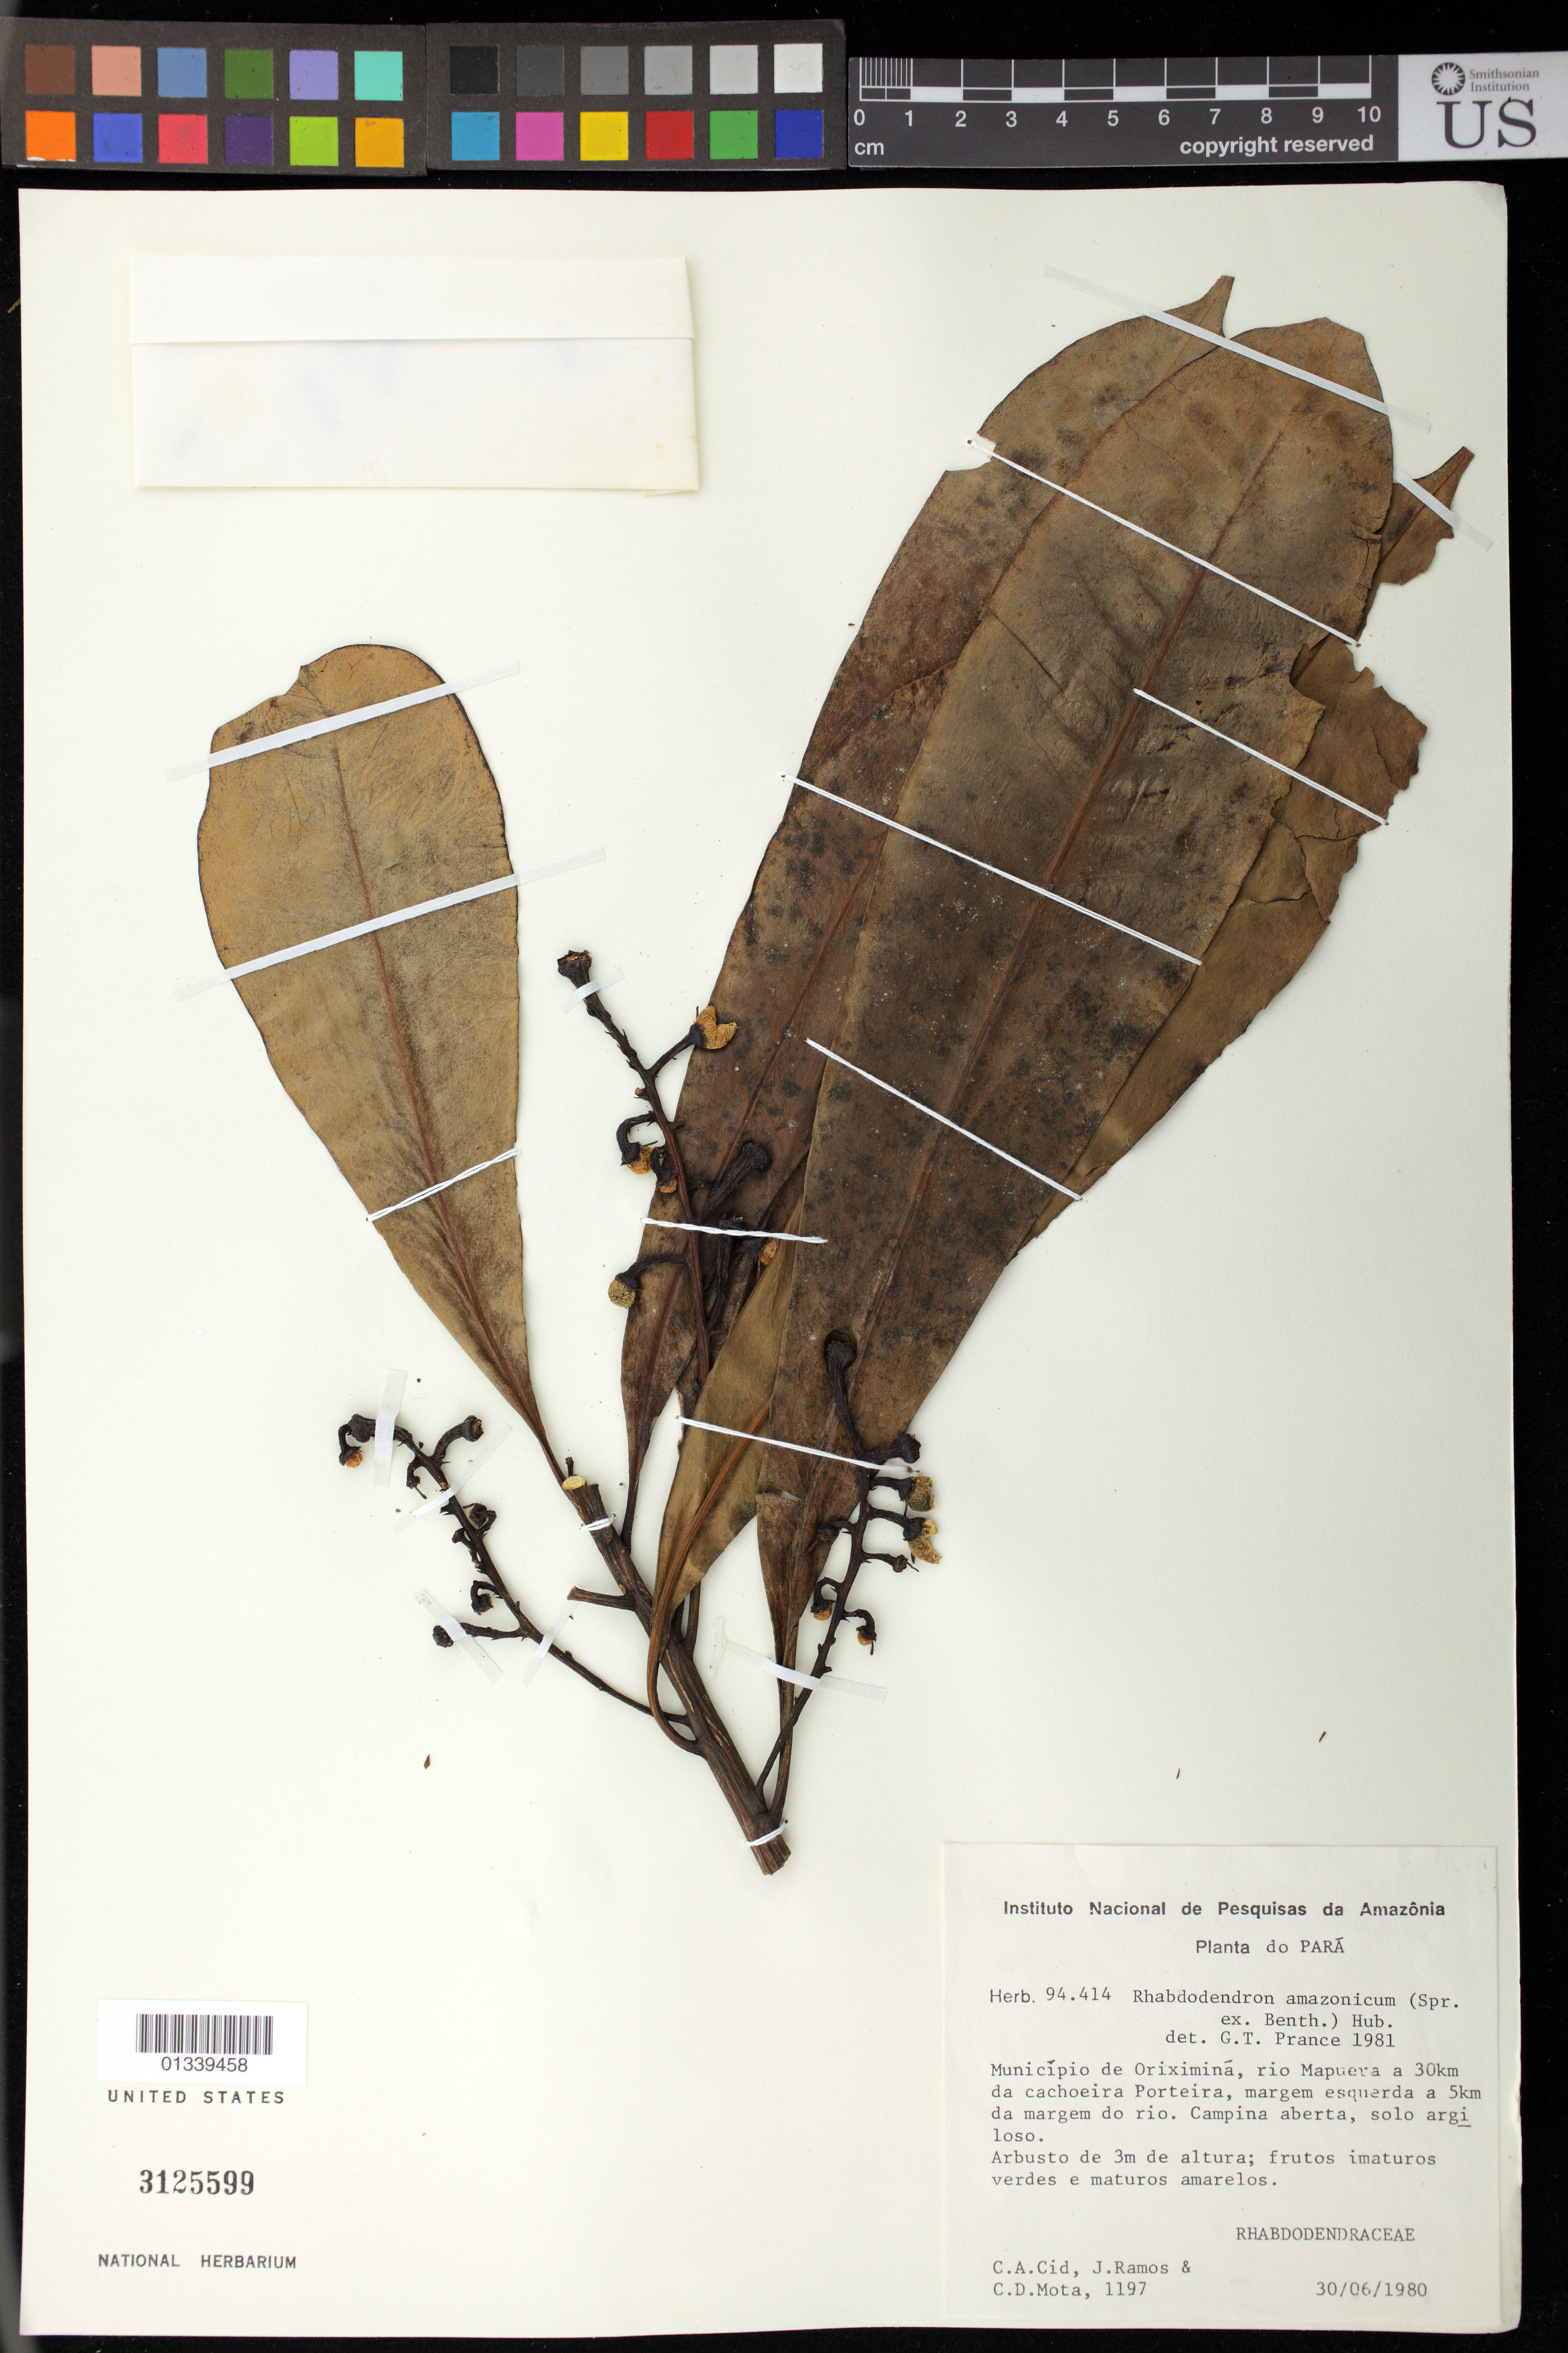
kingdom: Plantae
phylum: Tracheophyta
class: Magnoliopsida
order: Caryophyllales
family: Rhabdodendraceae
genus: Rhabdodendron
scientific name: Rhabdodendron amazonicum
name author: (Spruce ex Benth.) Huber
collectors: C. A. Cid Ferreira, J. F. Ramos & C. D. A. Mota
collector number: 1197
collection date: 1980-06-30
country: Brazil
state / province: Pará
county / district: Oriximiná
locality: Rio Mapuera a 30km da Cachoeira Porteira, margem esquerda a 5km da margem do rio.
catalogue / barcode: US 3125599